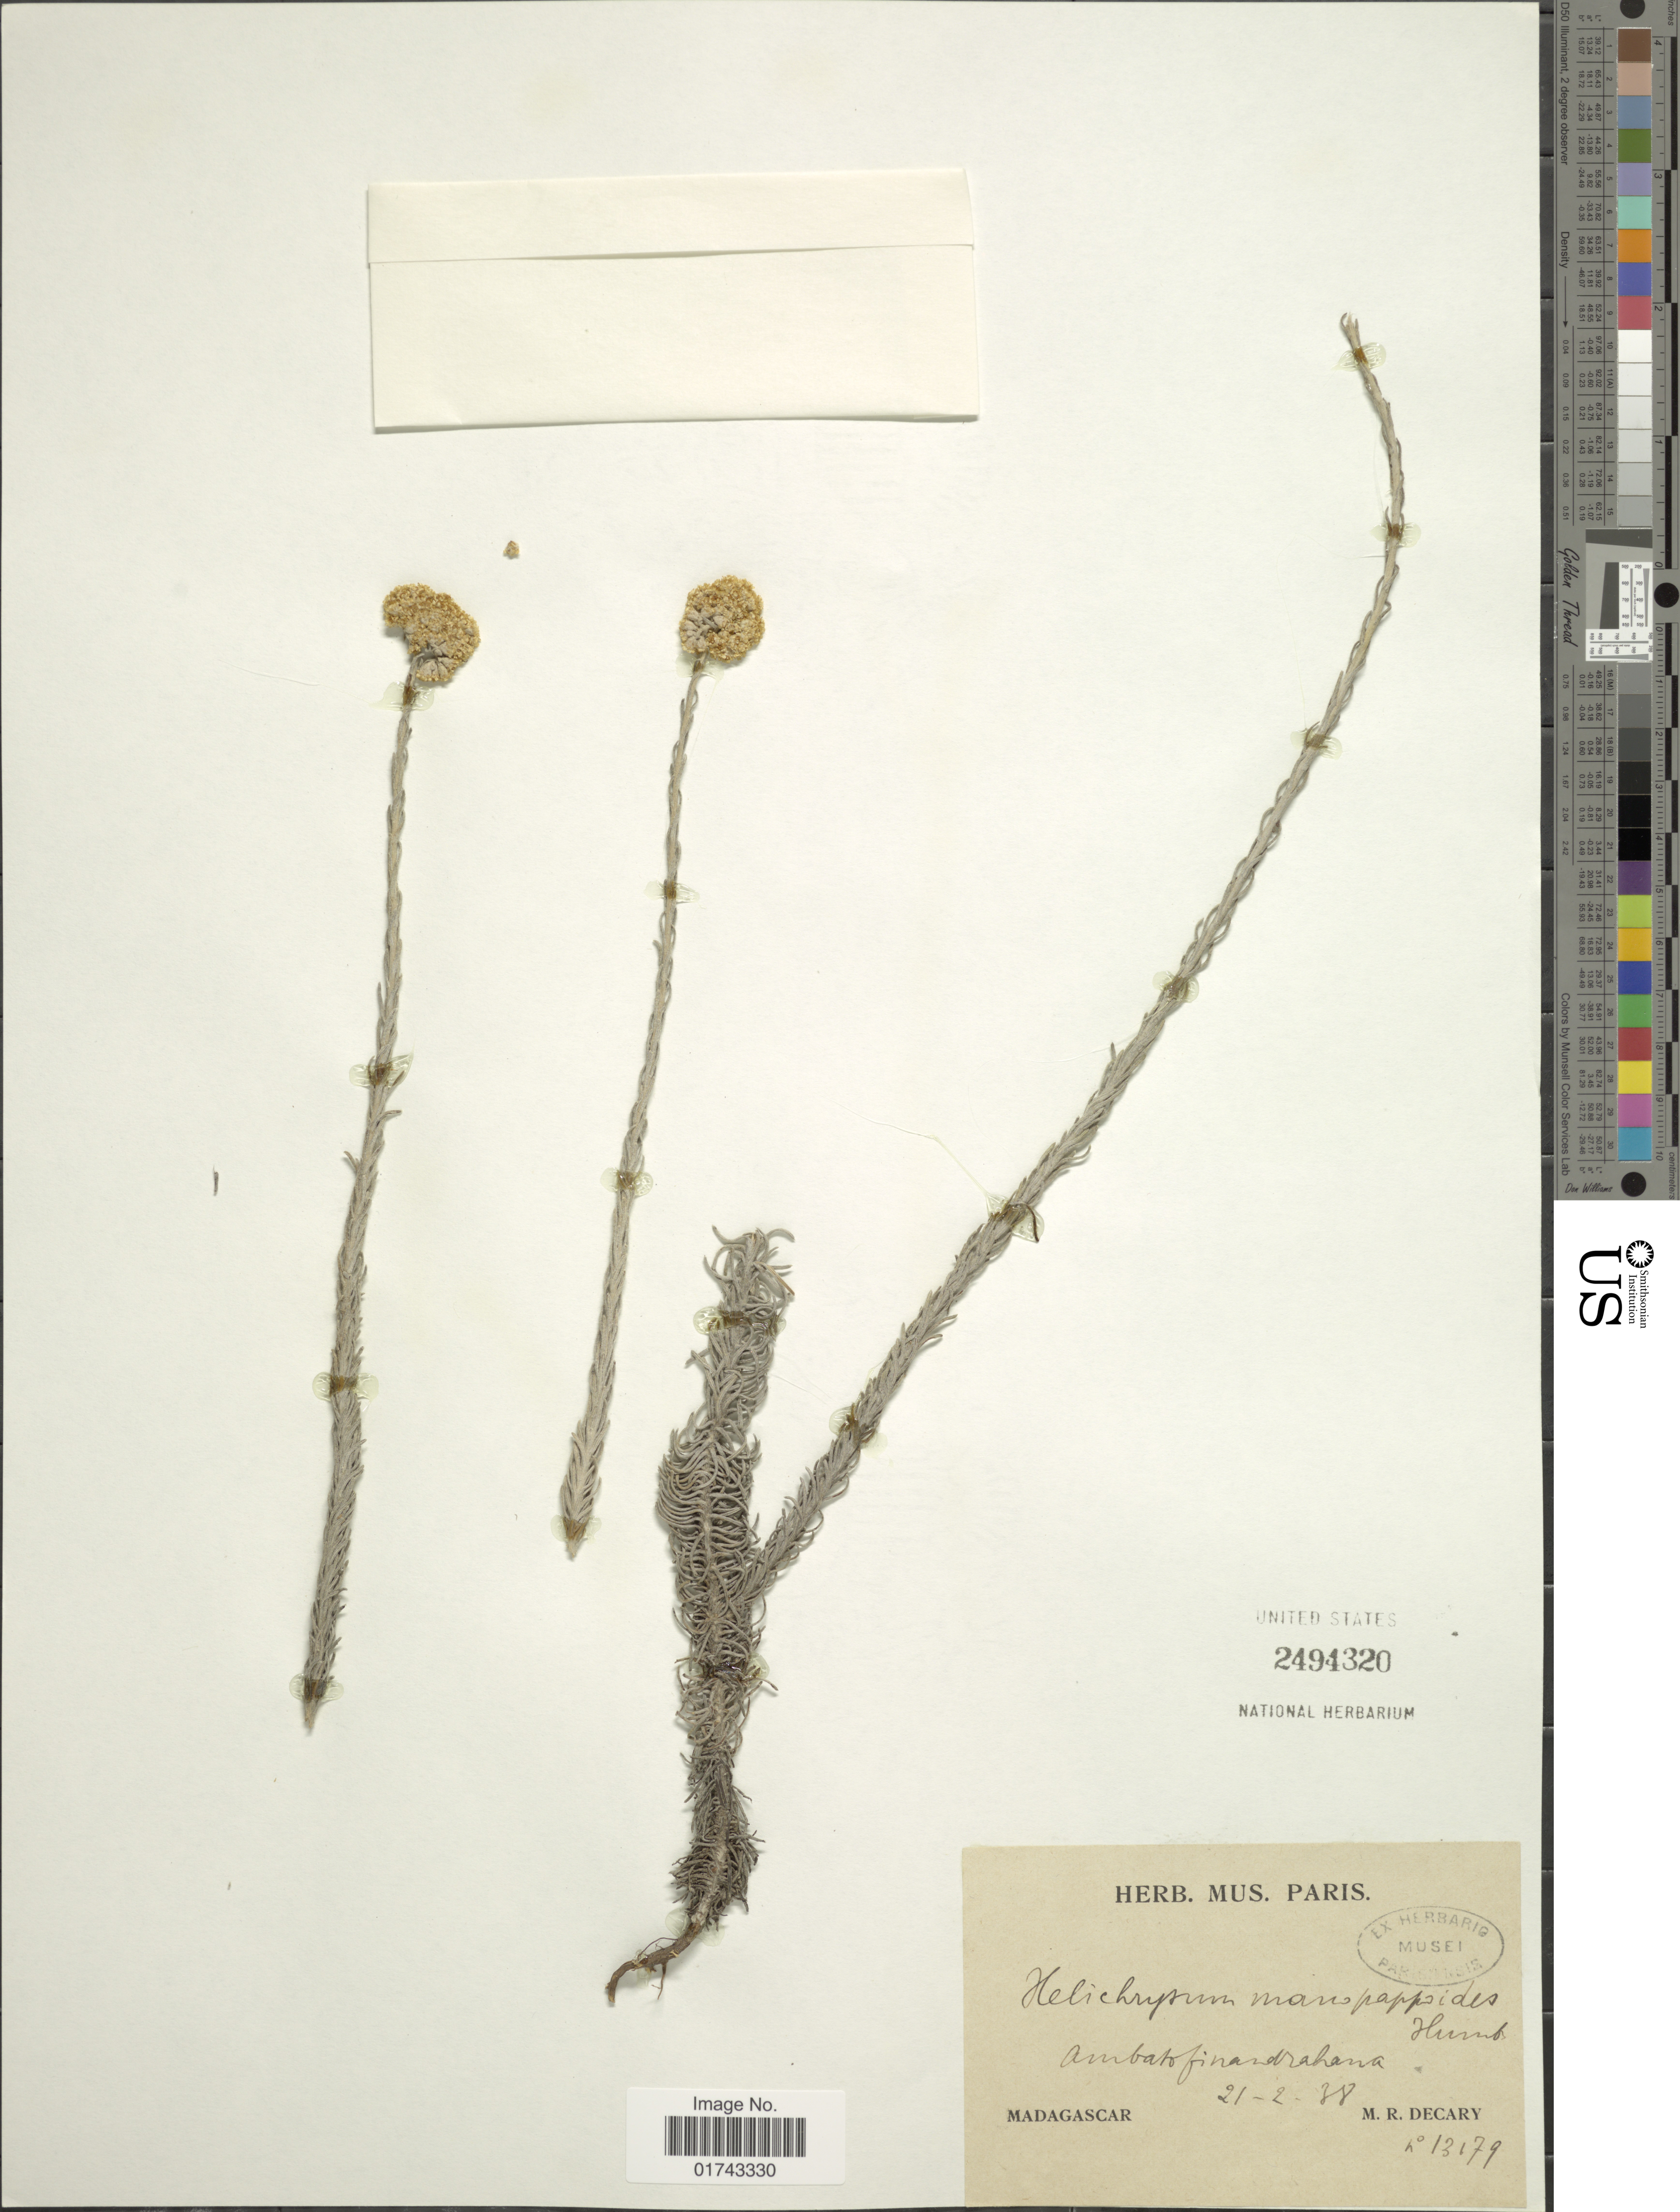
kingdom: Plantae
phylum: Tracheophyta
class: Magnoliopsida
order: Asterales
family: Asteraceae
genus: Helichrysum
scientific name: Helichrysum manopappoides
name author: Humbert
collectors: R. Decary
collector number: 13179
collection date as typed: Transcribed d/m/y: 21/2/38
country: Madagascar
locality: Ambatofinardrahana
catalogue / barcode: US 2494320